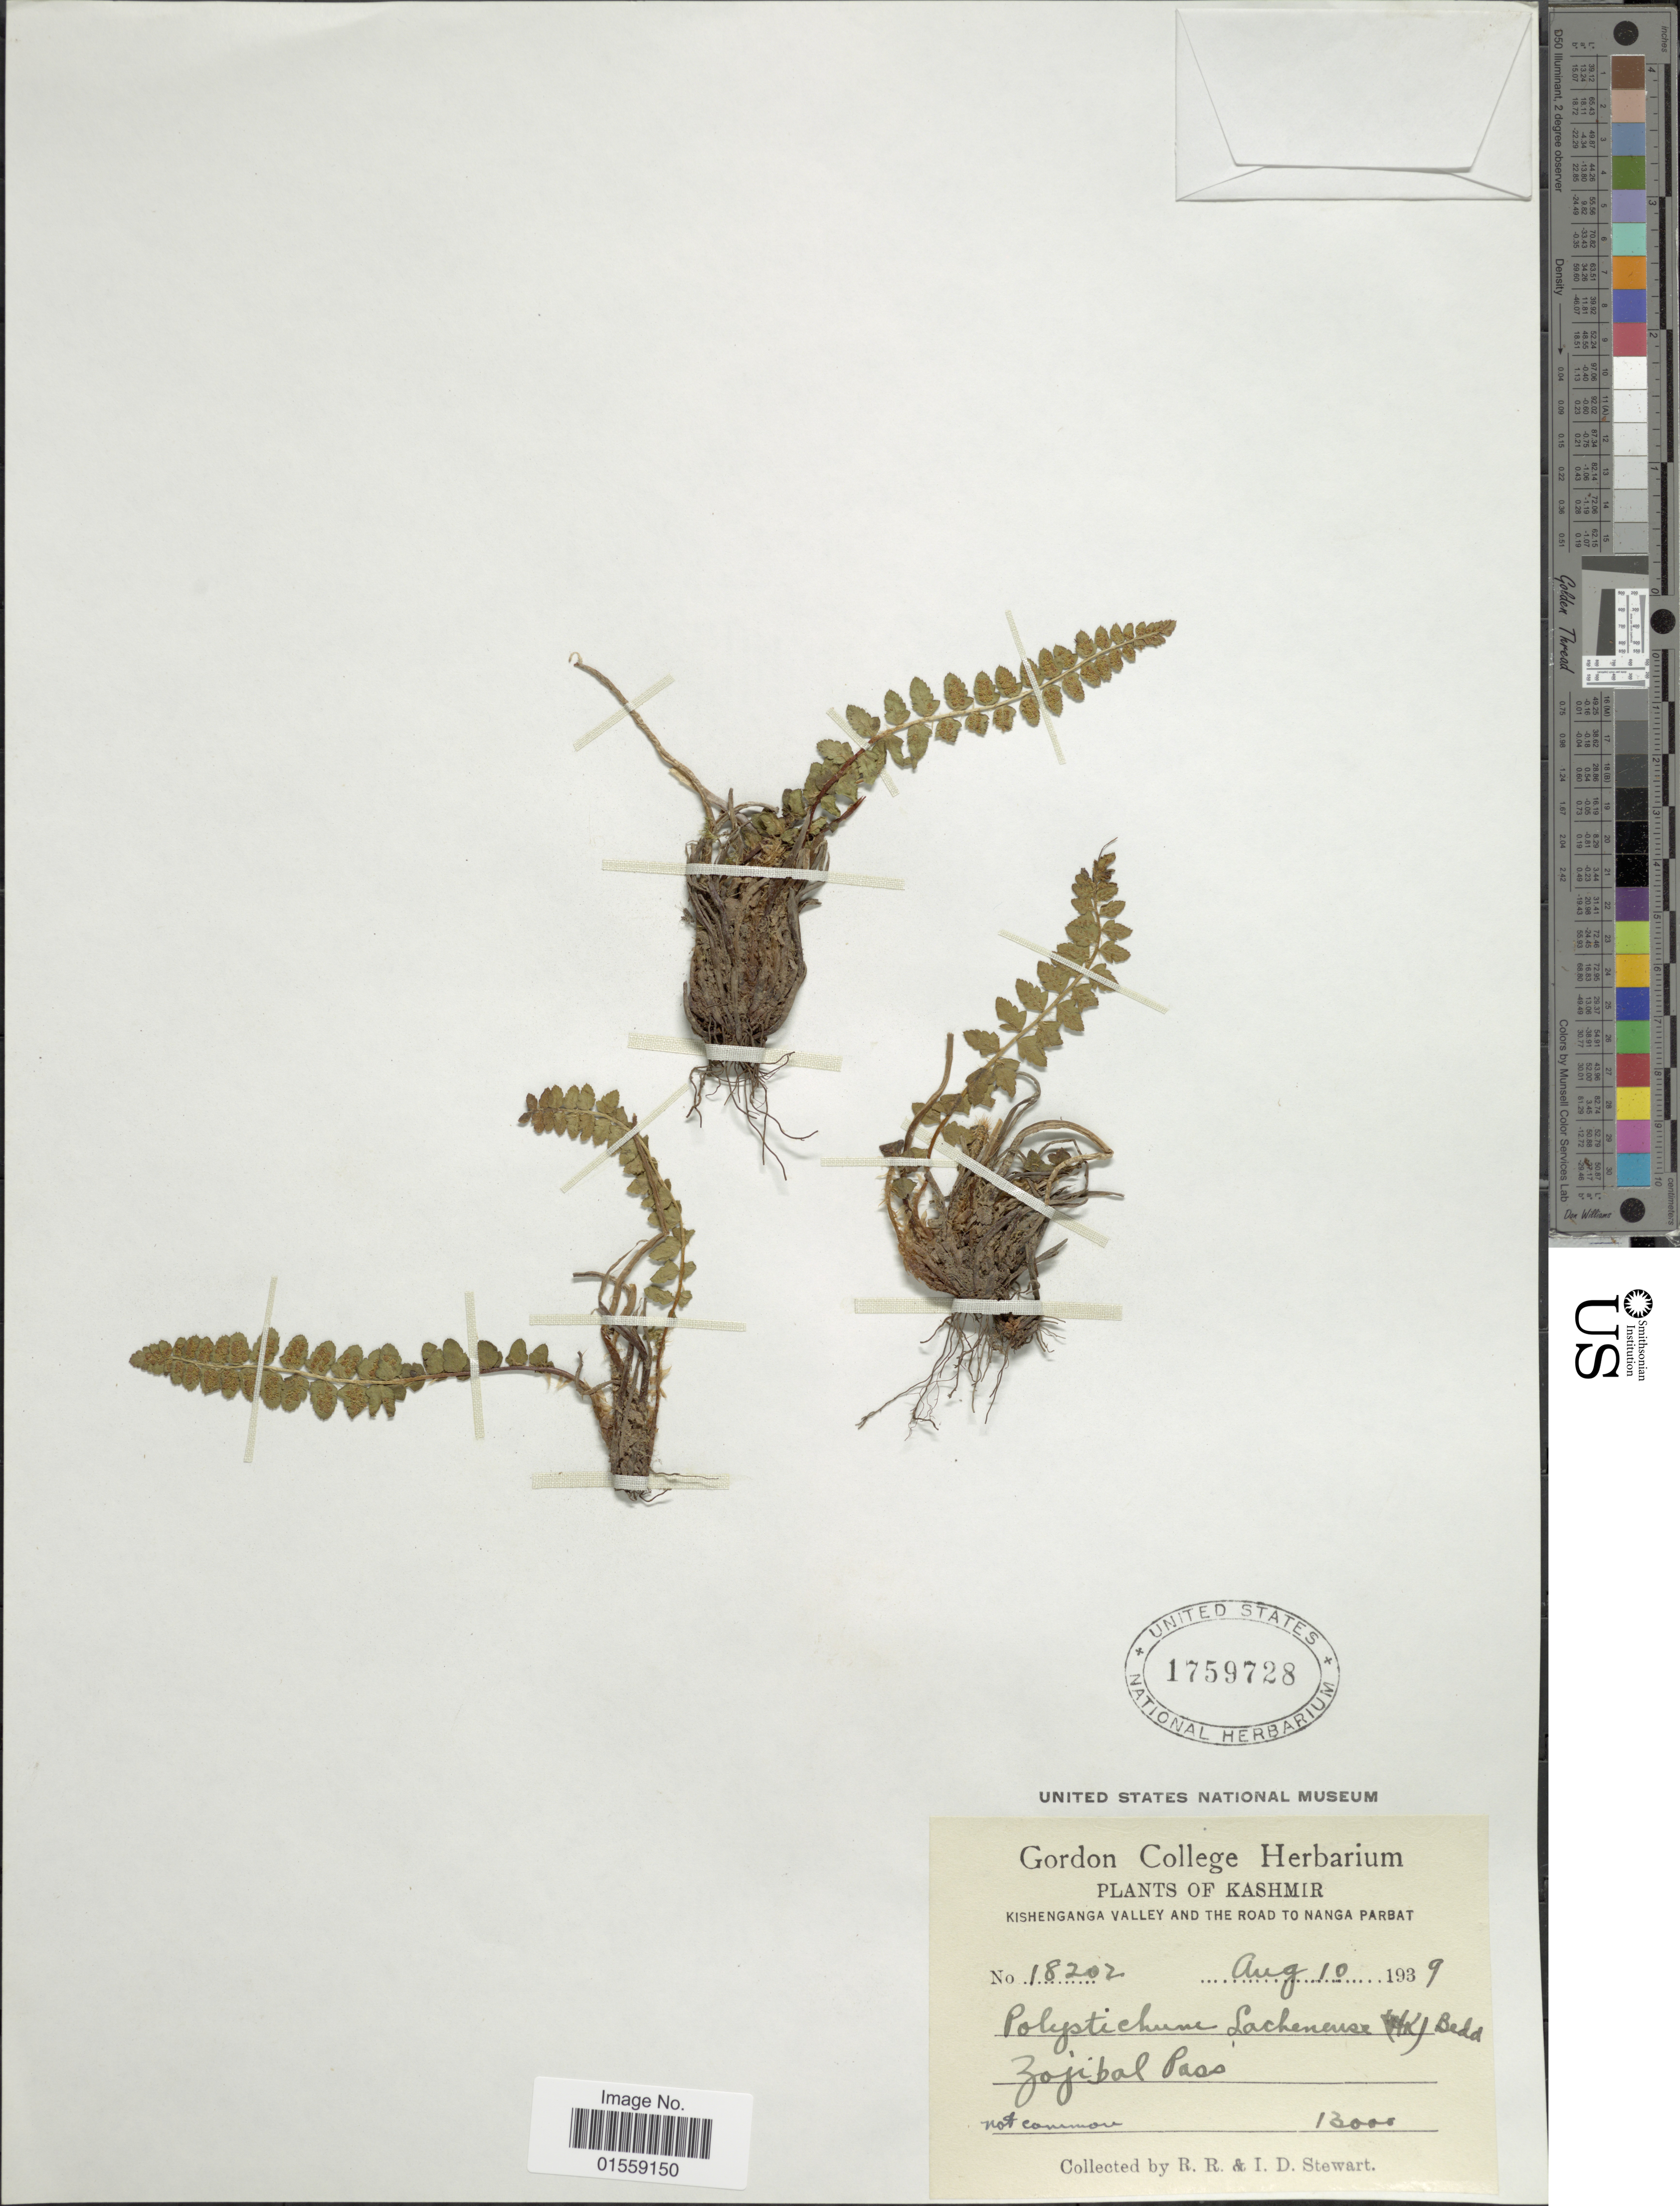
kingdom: Plantae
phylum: Tracheophyta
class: Polypodiopsida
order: Polypodiales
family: Dryopteridaceae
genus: Polystichum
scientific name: Polystichum lachenense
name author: (Hook.) Bedd.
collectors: R. R. Stewart & I. Stewart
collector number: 18202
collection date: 1939-08-10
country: India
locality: Kashmir, Kishenganga Valley and the road to Nanga Parbat, Jojibal Pass.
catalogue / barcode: US 1759728